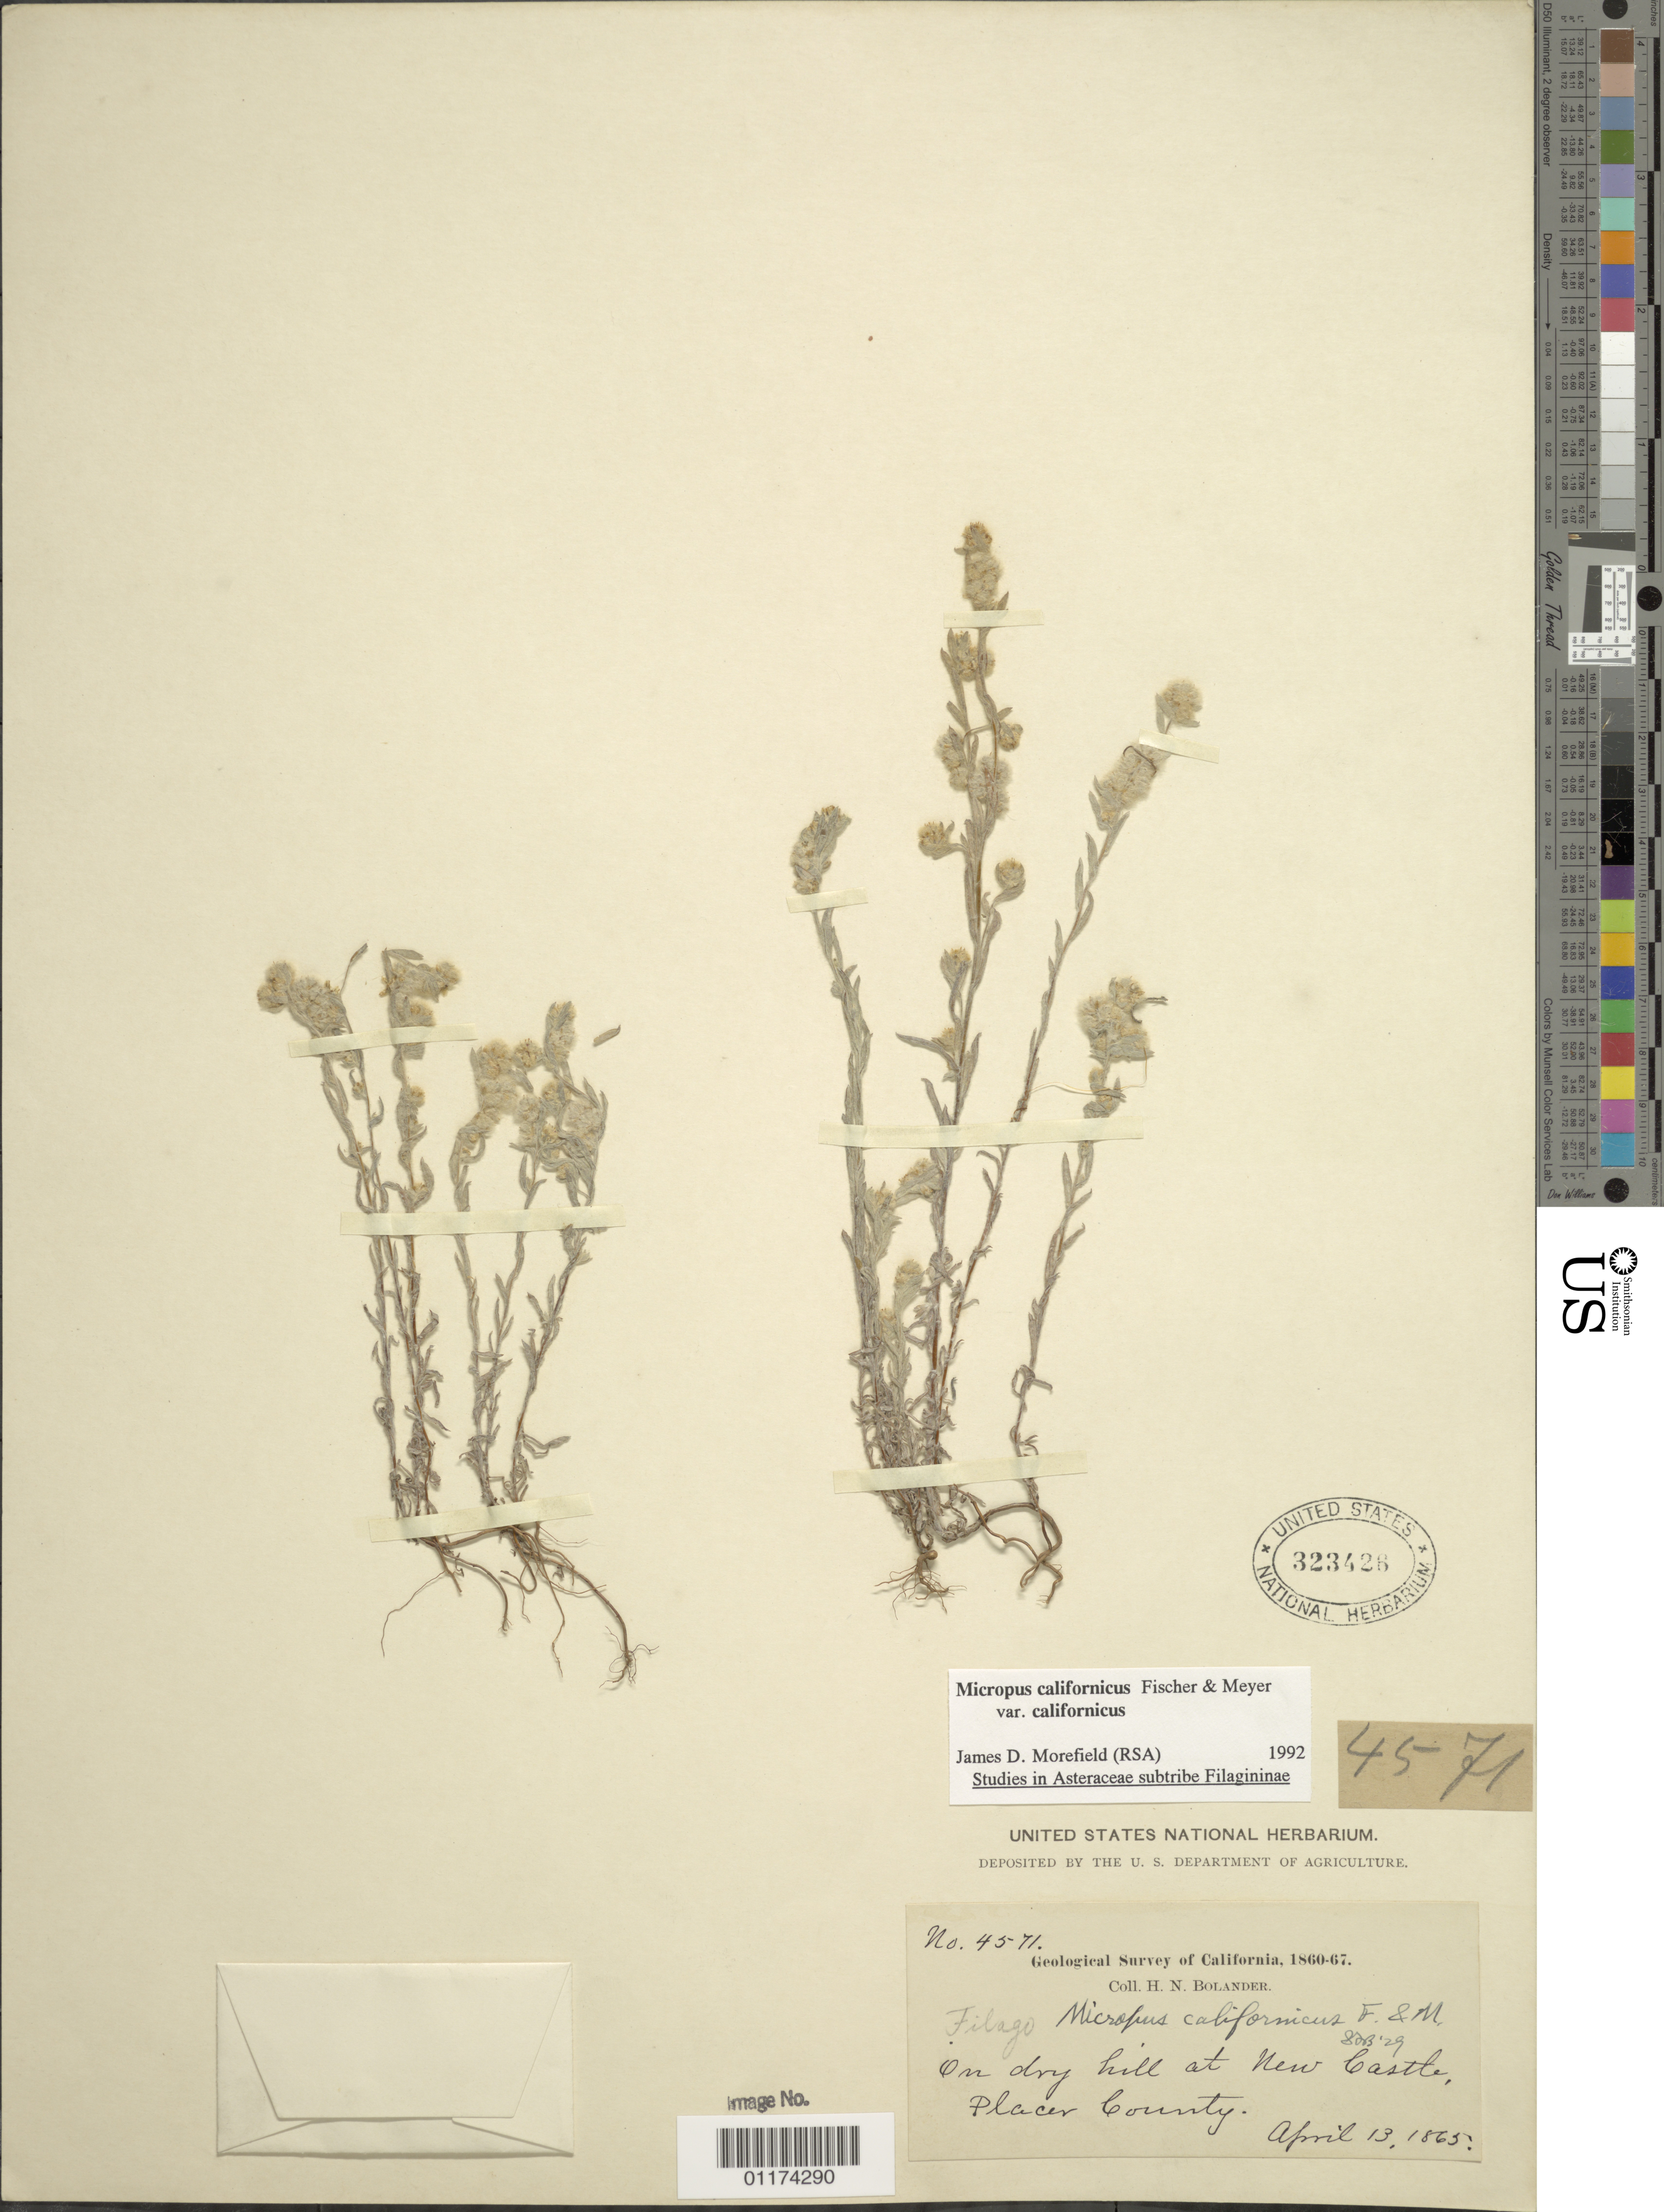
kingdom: Plantae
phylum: Tracheophyta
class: Magnoliopsida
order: Asterales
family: Asteraceae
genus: Micropus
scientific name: Micropus californicus var. californicus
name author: Fisch. & C.A. Mey.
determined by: Morefield, James D., (RSA), Rancho Santa Ana Botanic Garden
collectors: H. Bolander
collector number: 4571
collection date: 1865-04-13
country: United States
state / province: California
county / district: Placer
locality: New Castle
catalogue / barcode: US 323426